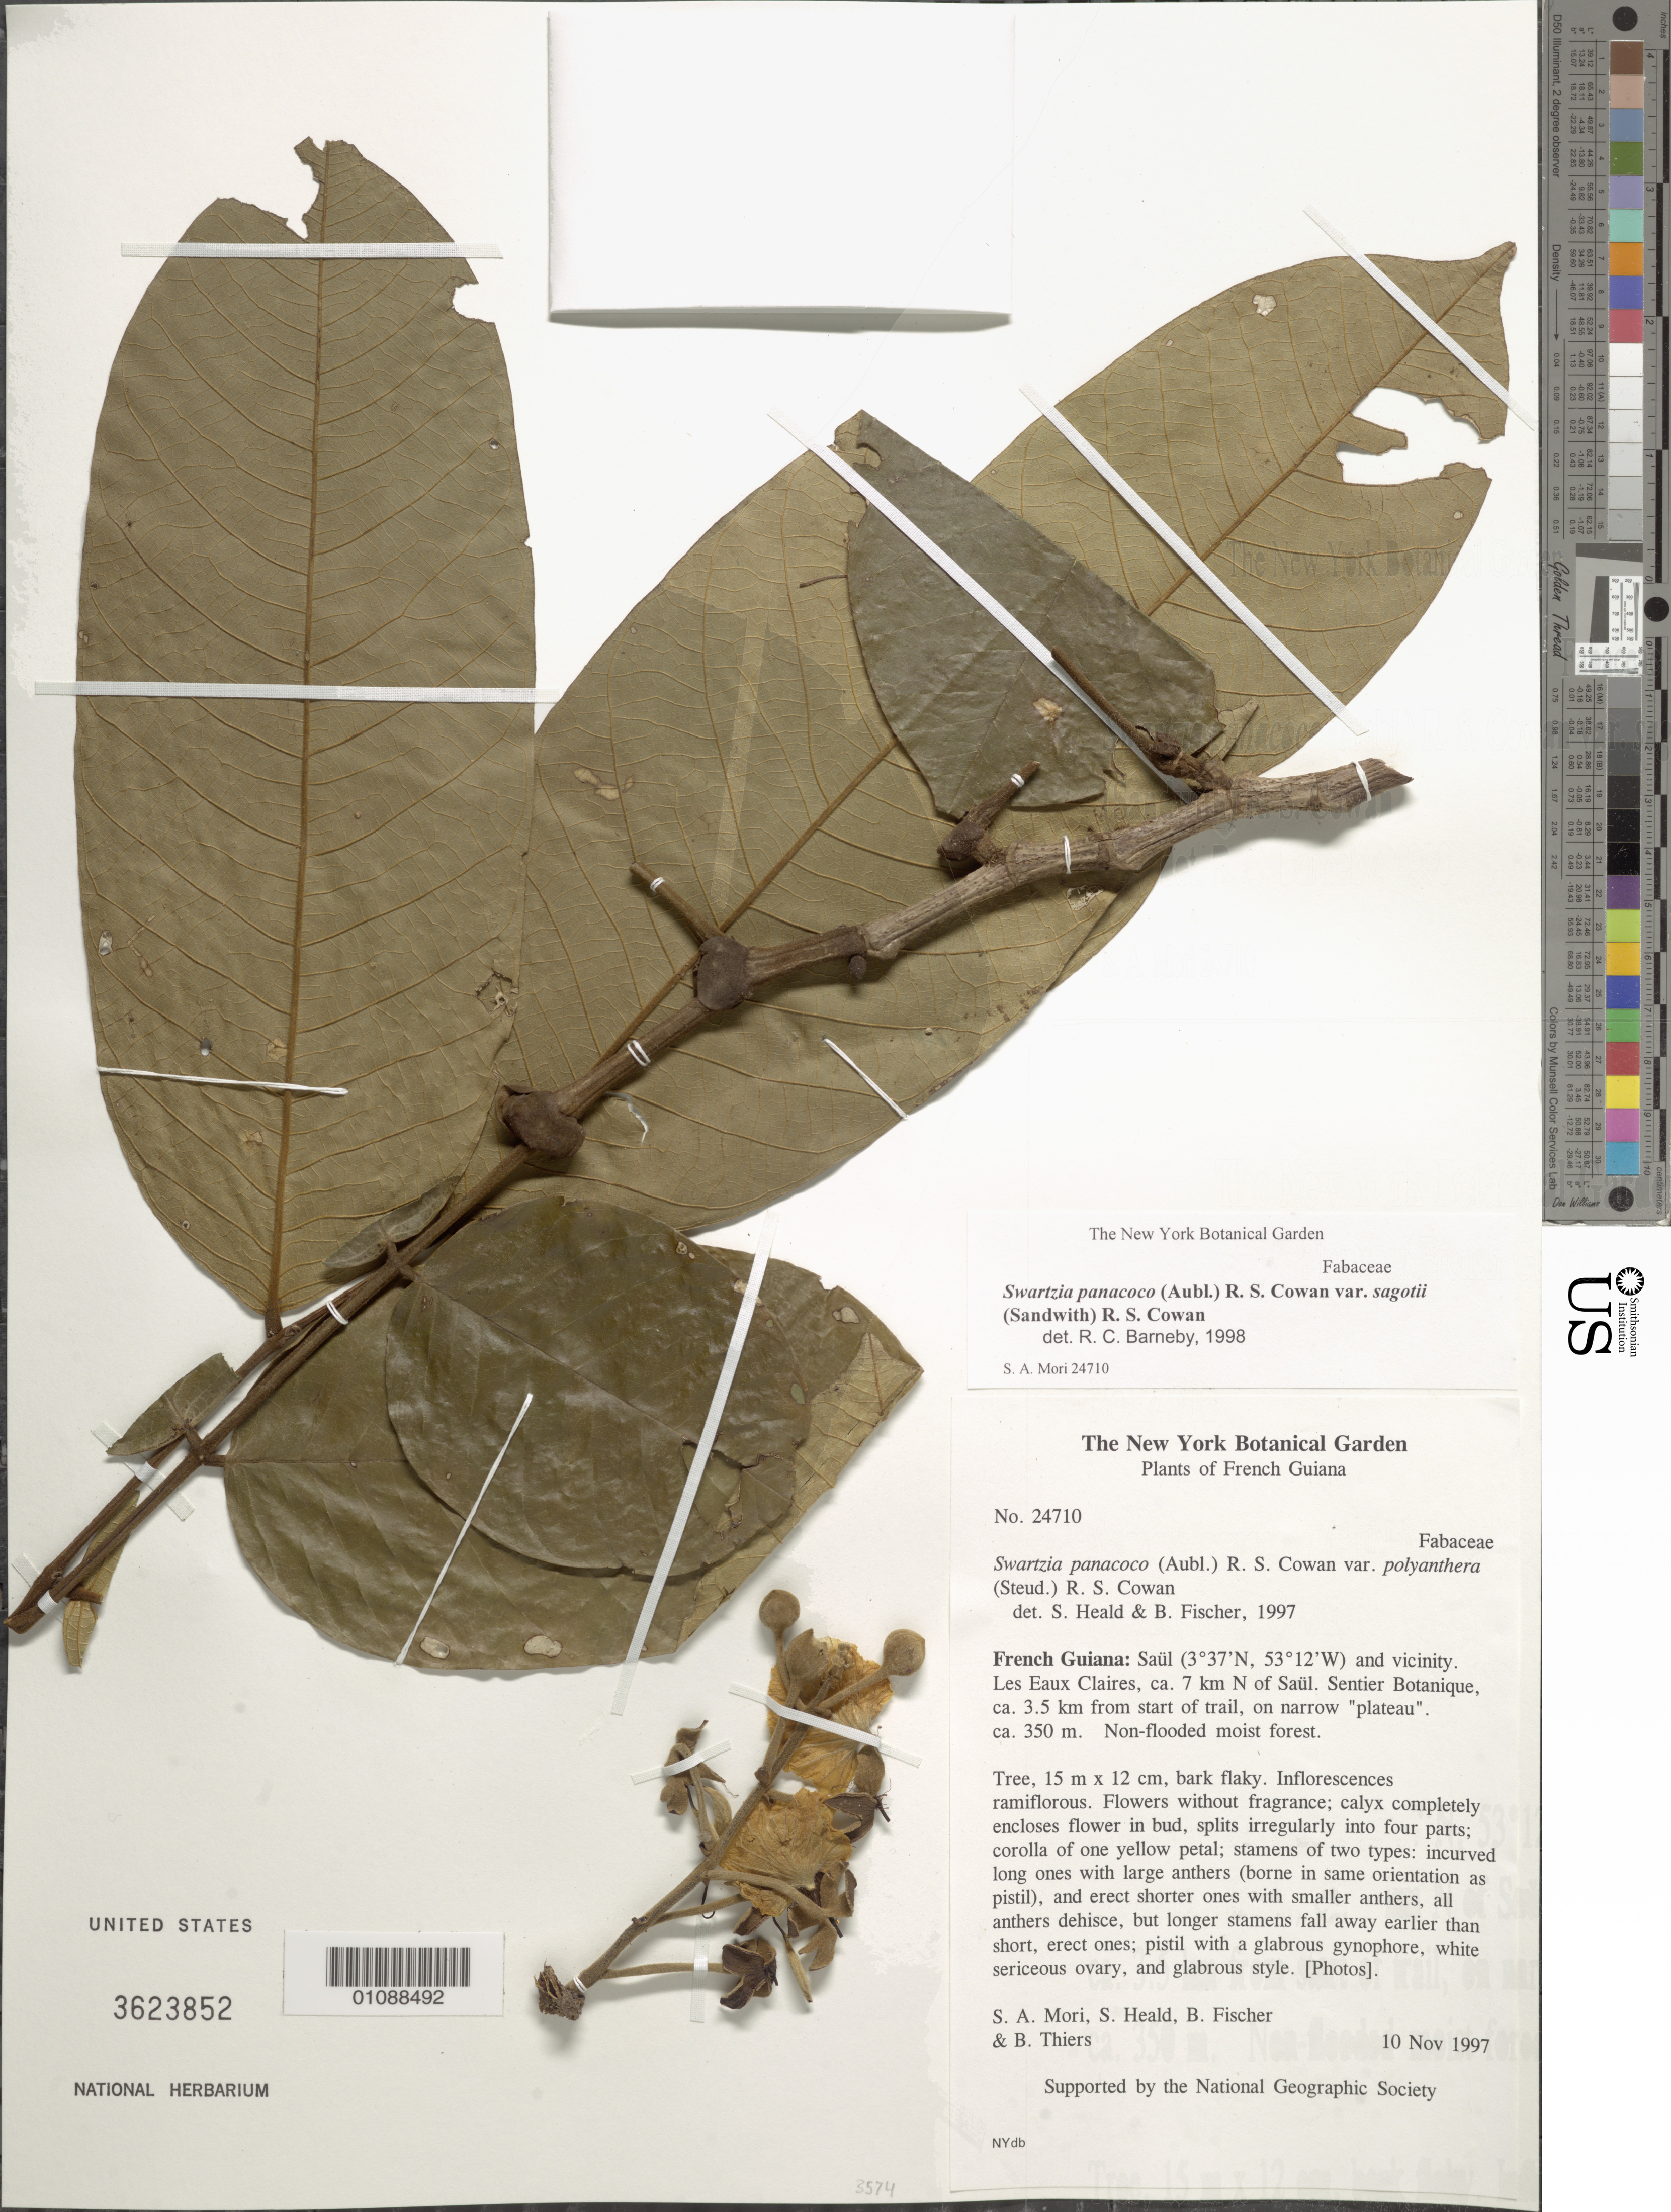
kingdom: Plantae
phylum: Tracheophyta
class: Magnoliopsida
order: Fabales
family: Fabaceae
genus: Swartzia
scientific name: Swartzia panacoco var. sagotii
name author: (Sandwith) R.S. Cowan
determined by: Barneby, Rupert C., (NY)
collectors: S. Mori, S. Heald, B. Fischer & B. Thiers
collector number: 24710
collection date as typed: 10-Nov-97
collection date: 1997-11-10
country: French Guiana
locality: Saül and vic., Les Eaux Claires, ca. 7 km N of Saül. Sentier Botanique, ca 3.5km from start of trail, on narrow "plateau"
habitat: Non-flooded moist forest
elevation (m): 350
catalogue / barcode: US 3623852